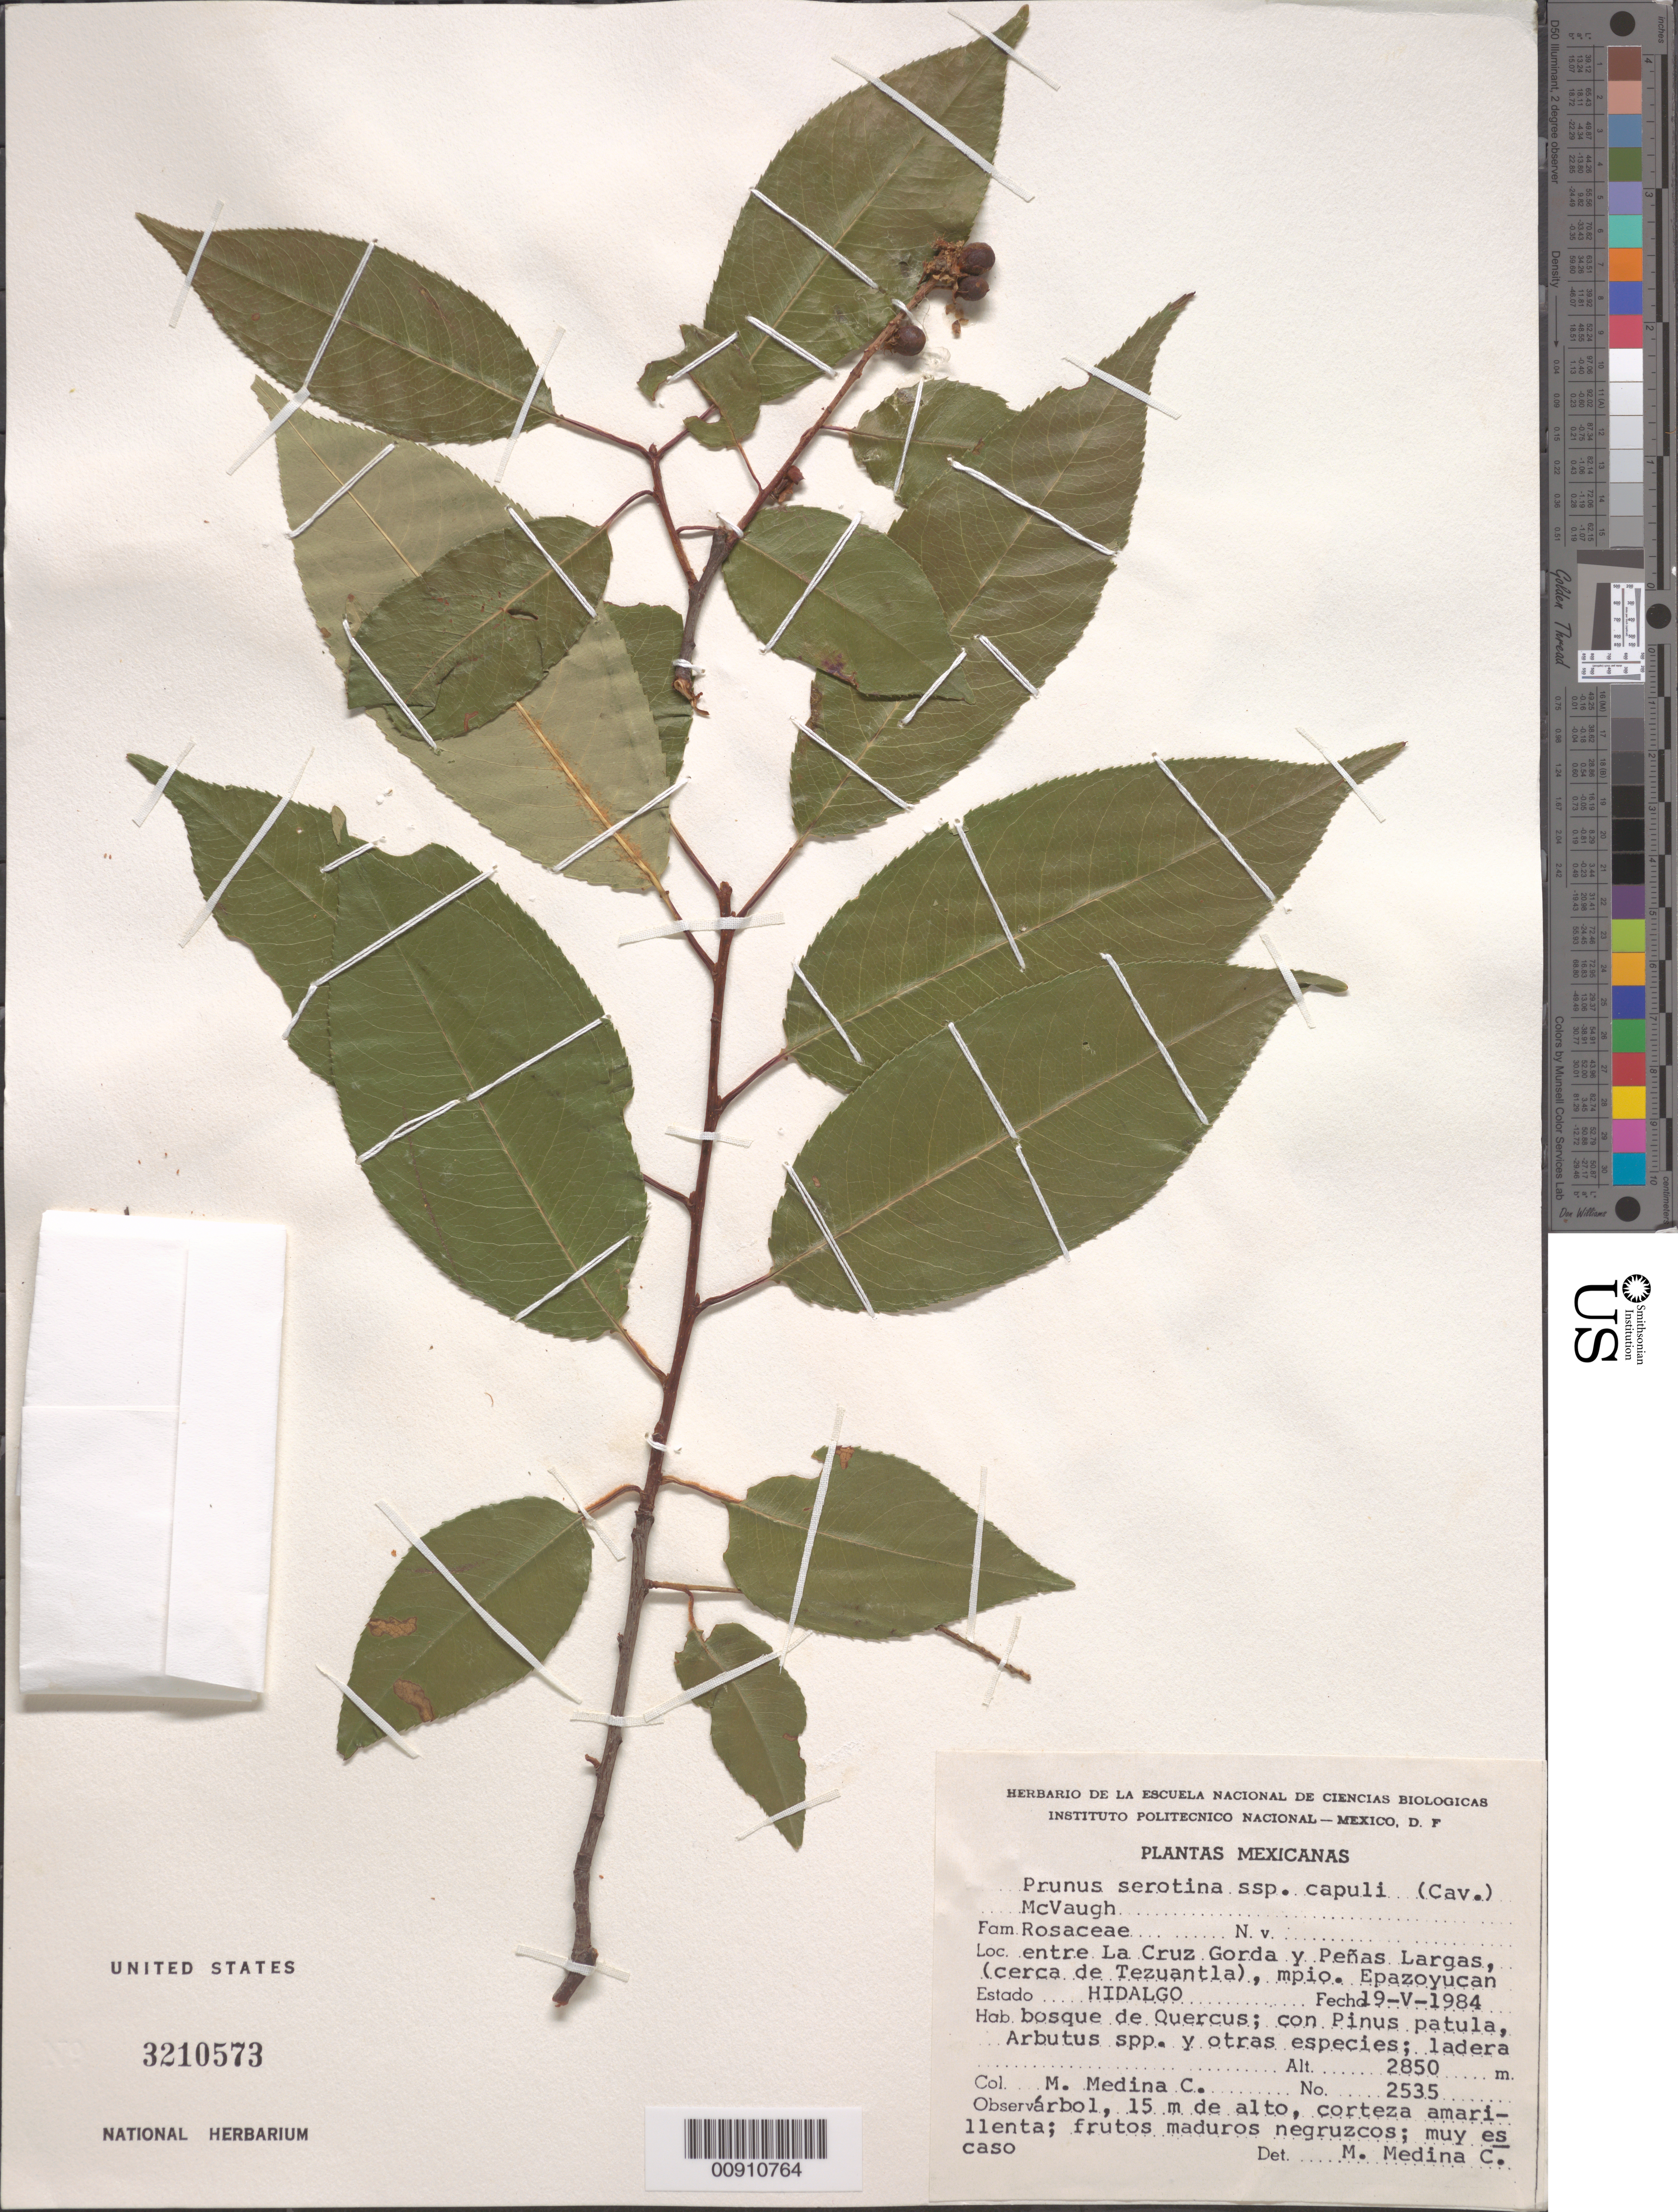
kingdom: Plantae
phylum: Tracheophyta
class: Magnoliopsida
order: Rosales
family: Rosaceae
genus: Prunus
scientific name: Prunus serotina var. salicifolia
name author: (Kunth) Koehne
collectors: Medina C., M.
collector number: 2535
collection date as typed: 19 May 1984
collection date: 1984-05-19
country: Mexico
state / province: Hidalgo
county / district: Epazoyucan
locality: Entre La Cruz Gorda y Peñas Largas, (cerca de Tezuantla), mpio. Epazoyucan, Estado Hidalgo.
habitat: Bosque de Quercus; con Pinus patula, Arbutus spp. y otras especies; ladera.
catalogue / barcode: US 3210573